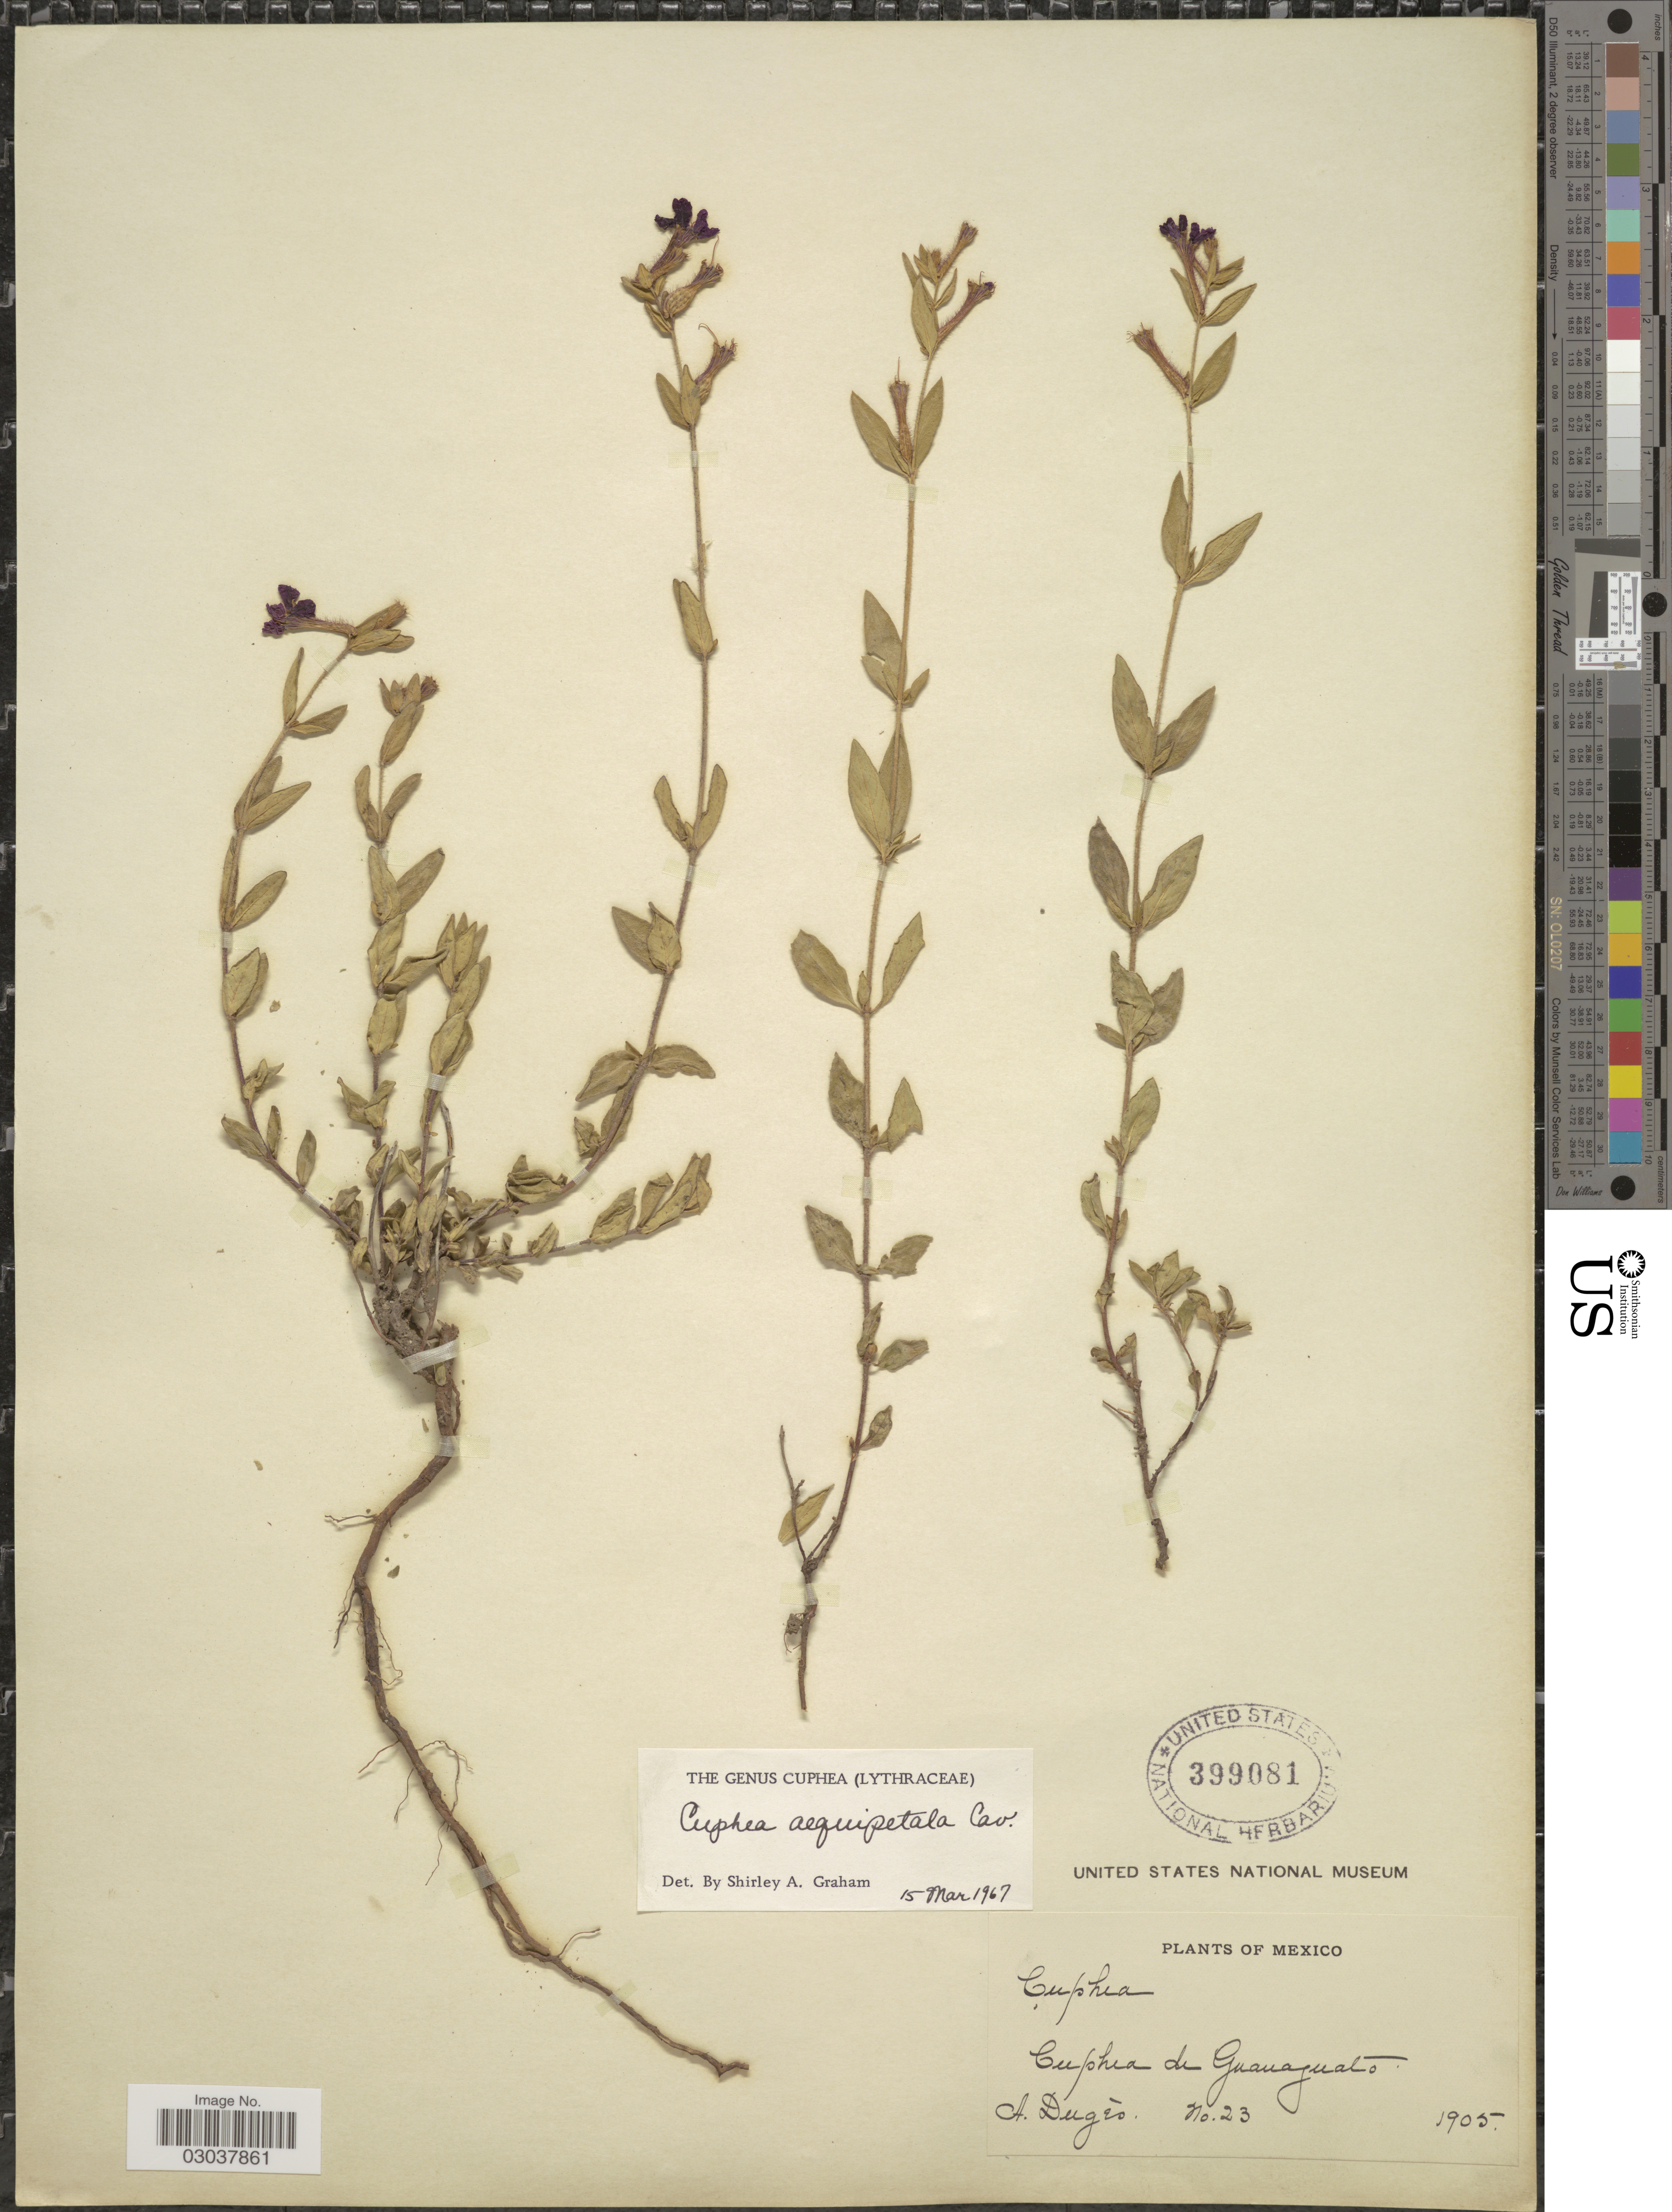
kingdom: Plantae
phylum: Tracheophyta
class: Magnoliopsida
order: Myrtales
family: Lythraceae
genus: Cuphea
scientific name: Cuphea aequipetala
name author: Cav.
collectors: A. Dugès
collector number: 23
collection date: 1905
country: Mexico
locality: Cuphea de Guanajuato.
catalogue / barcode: US 399081